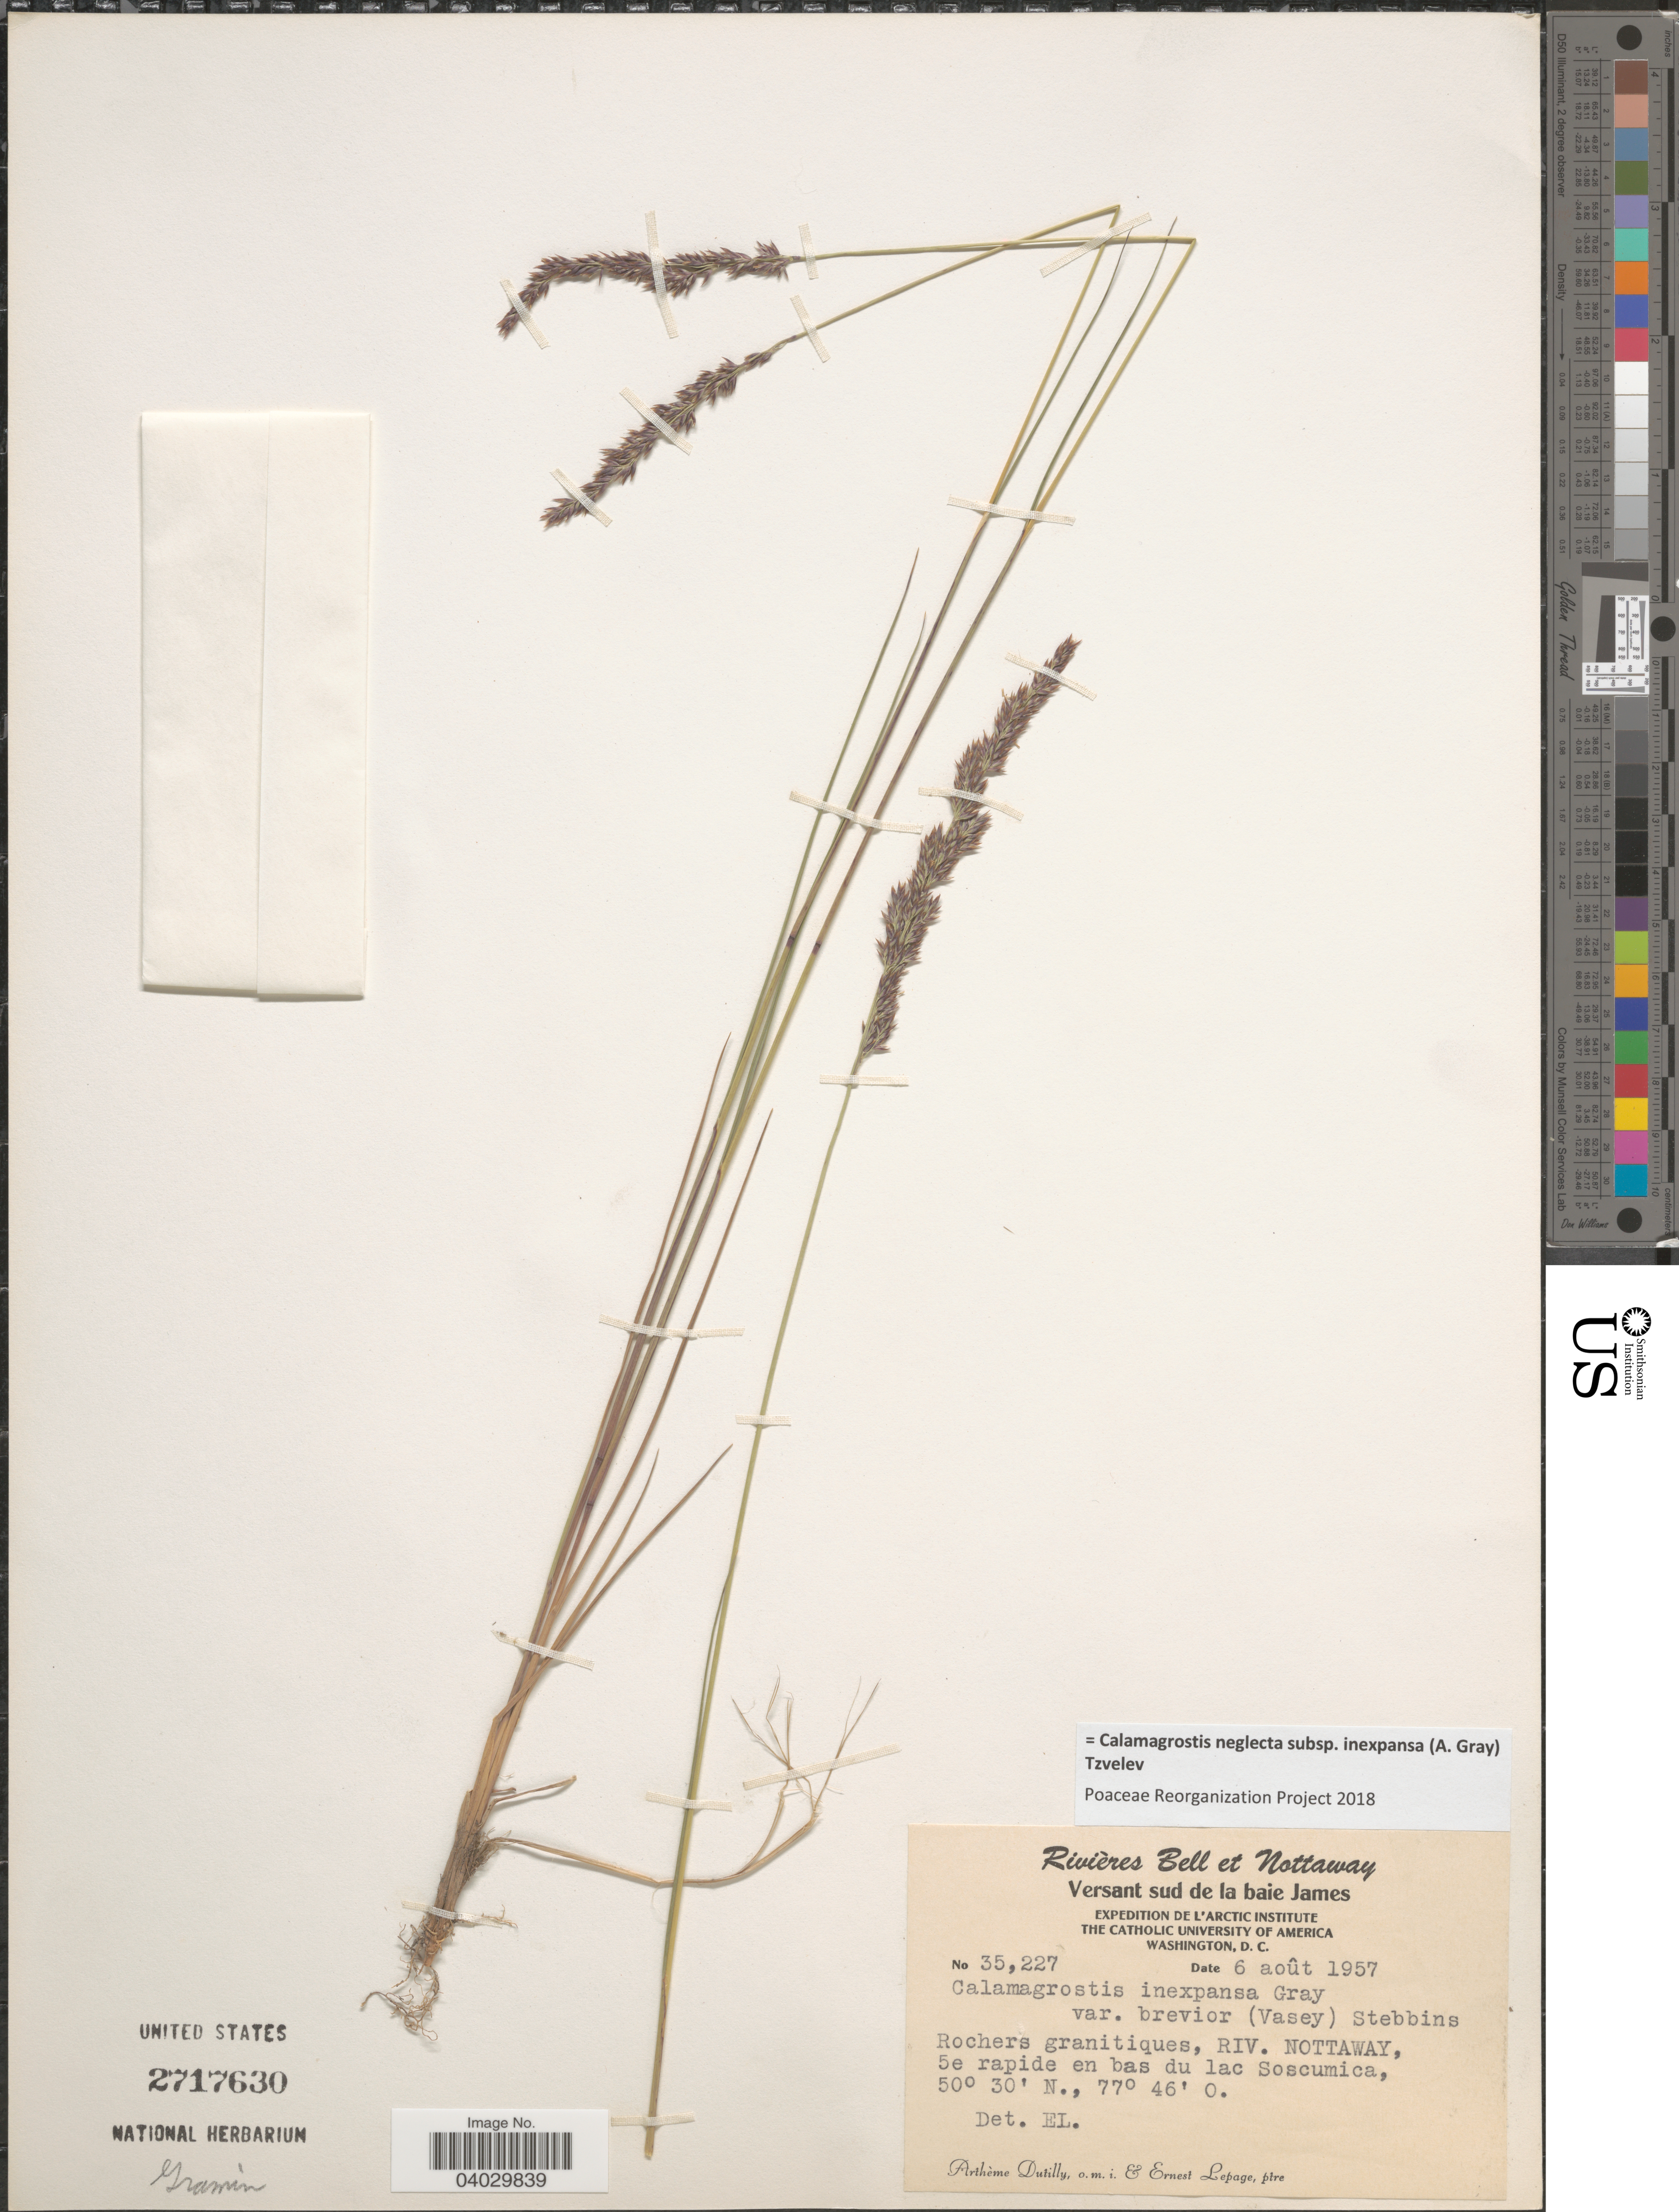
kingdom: Plantae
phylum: Tracheophyta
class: Liliopsida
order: Poales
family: Poaceae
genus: Calamagrostis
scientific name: Calamagrostis neglecta subsp. inexpansa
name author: (A. Gray) Tzvelev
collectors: A. Dutilly & E. Lepage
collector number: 35227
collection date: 1957-08-06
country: Canada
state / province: Quebec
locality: Rivières Bell et Nottaway. Versant sud de la baie James. Rochers granitiques, Riv. Nottaway, 5e rapide en bas du lac Soscumica.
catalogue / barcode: US 2717630